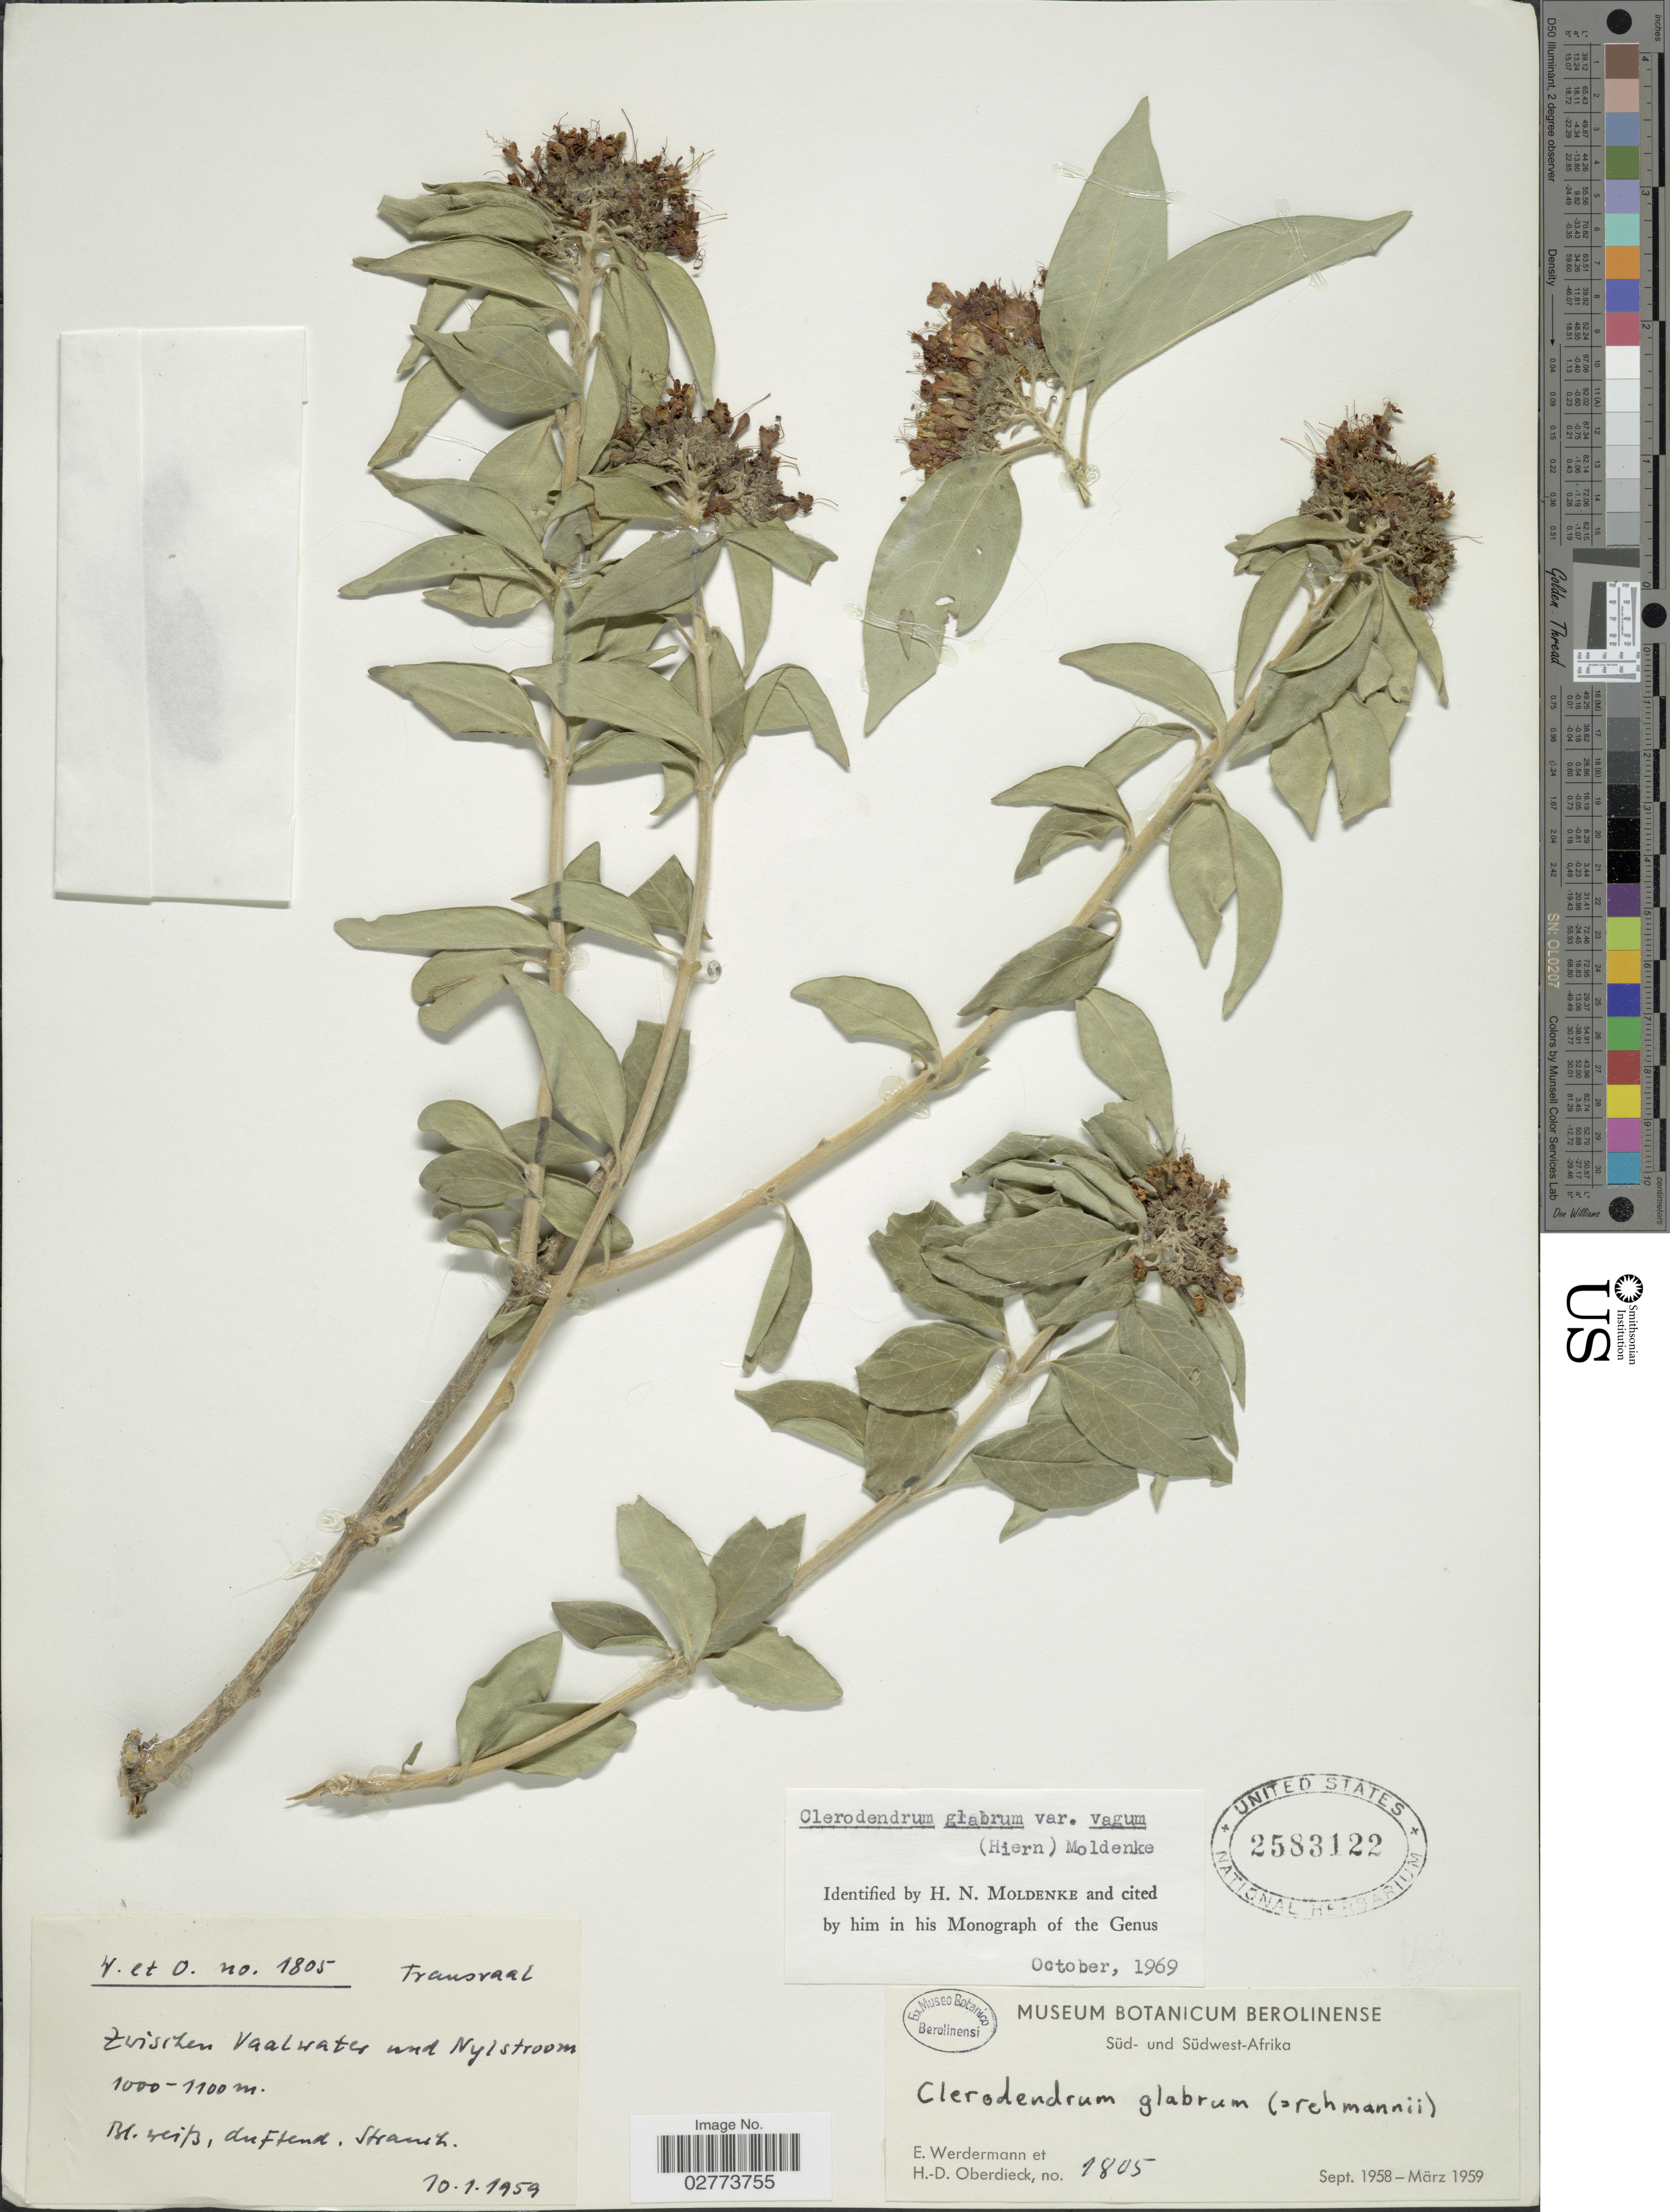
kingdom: Plantae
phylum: Tracheophyta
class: Magnoliopsida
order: Lamiales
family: Lamiaceae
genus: Clerodendrum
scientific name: Clerodendrum glabrum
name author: E. Mey.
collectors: E. Werdermann & H. Oberdieck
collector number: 1805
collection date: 1959-01-10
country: South Africa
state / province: Limpopo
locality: Transvaal, Zwischen Vaalwater und Nylstroom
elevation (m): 1000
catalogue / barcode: US 2583122